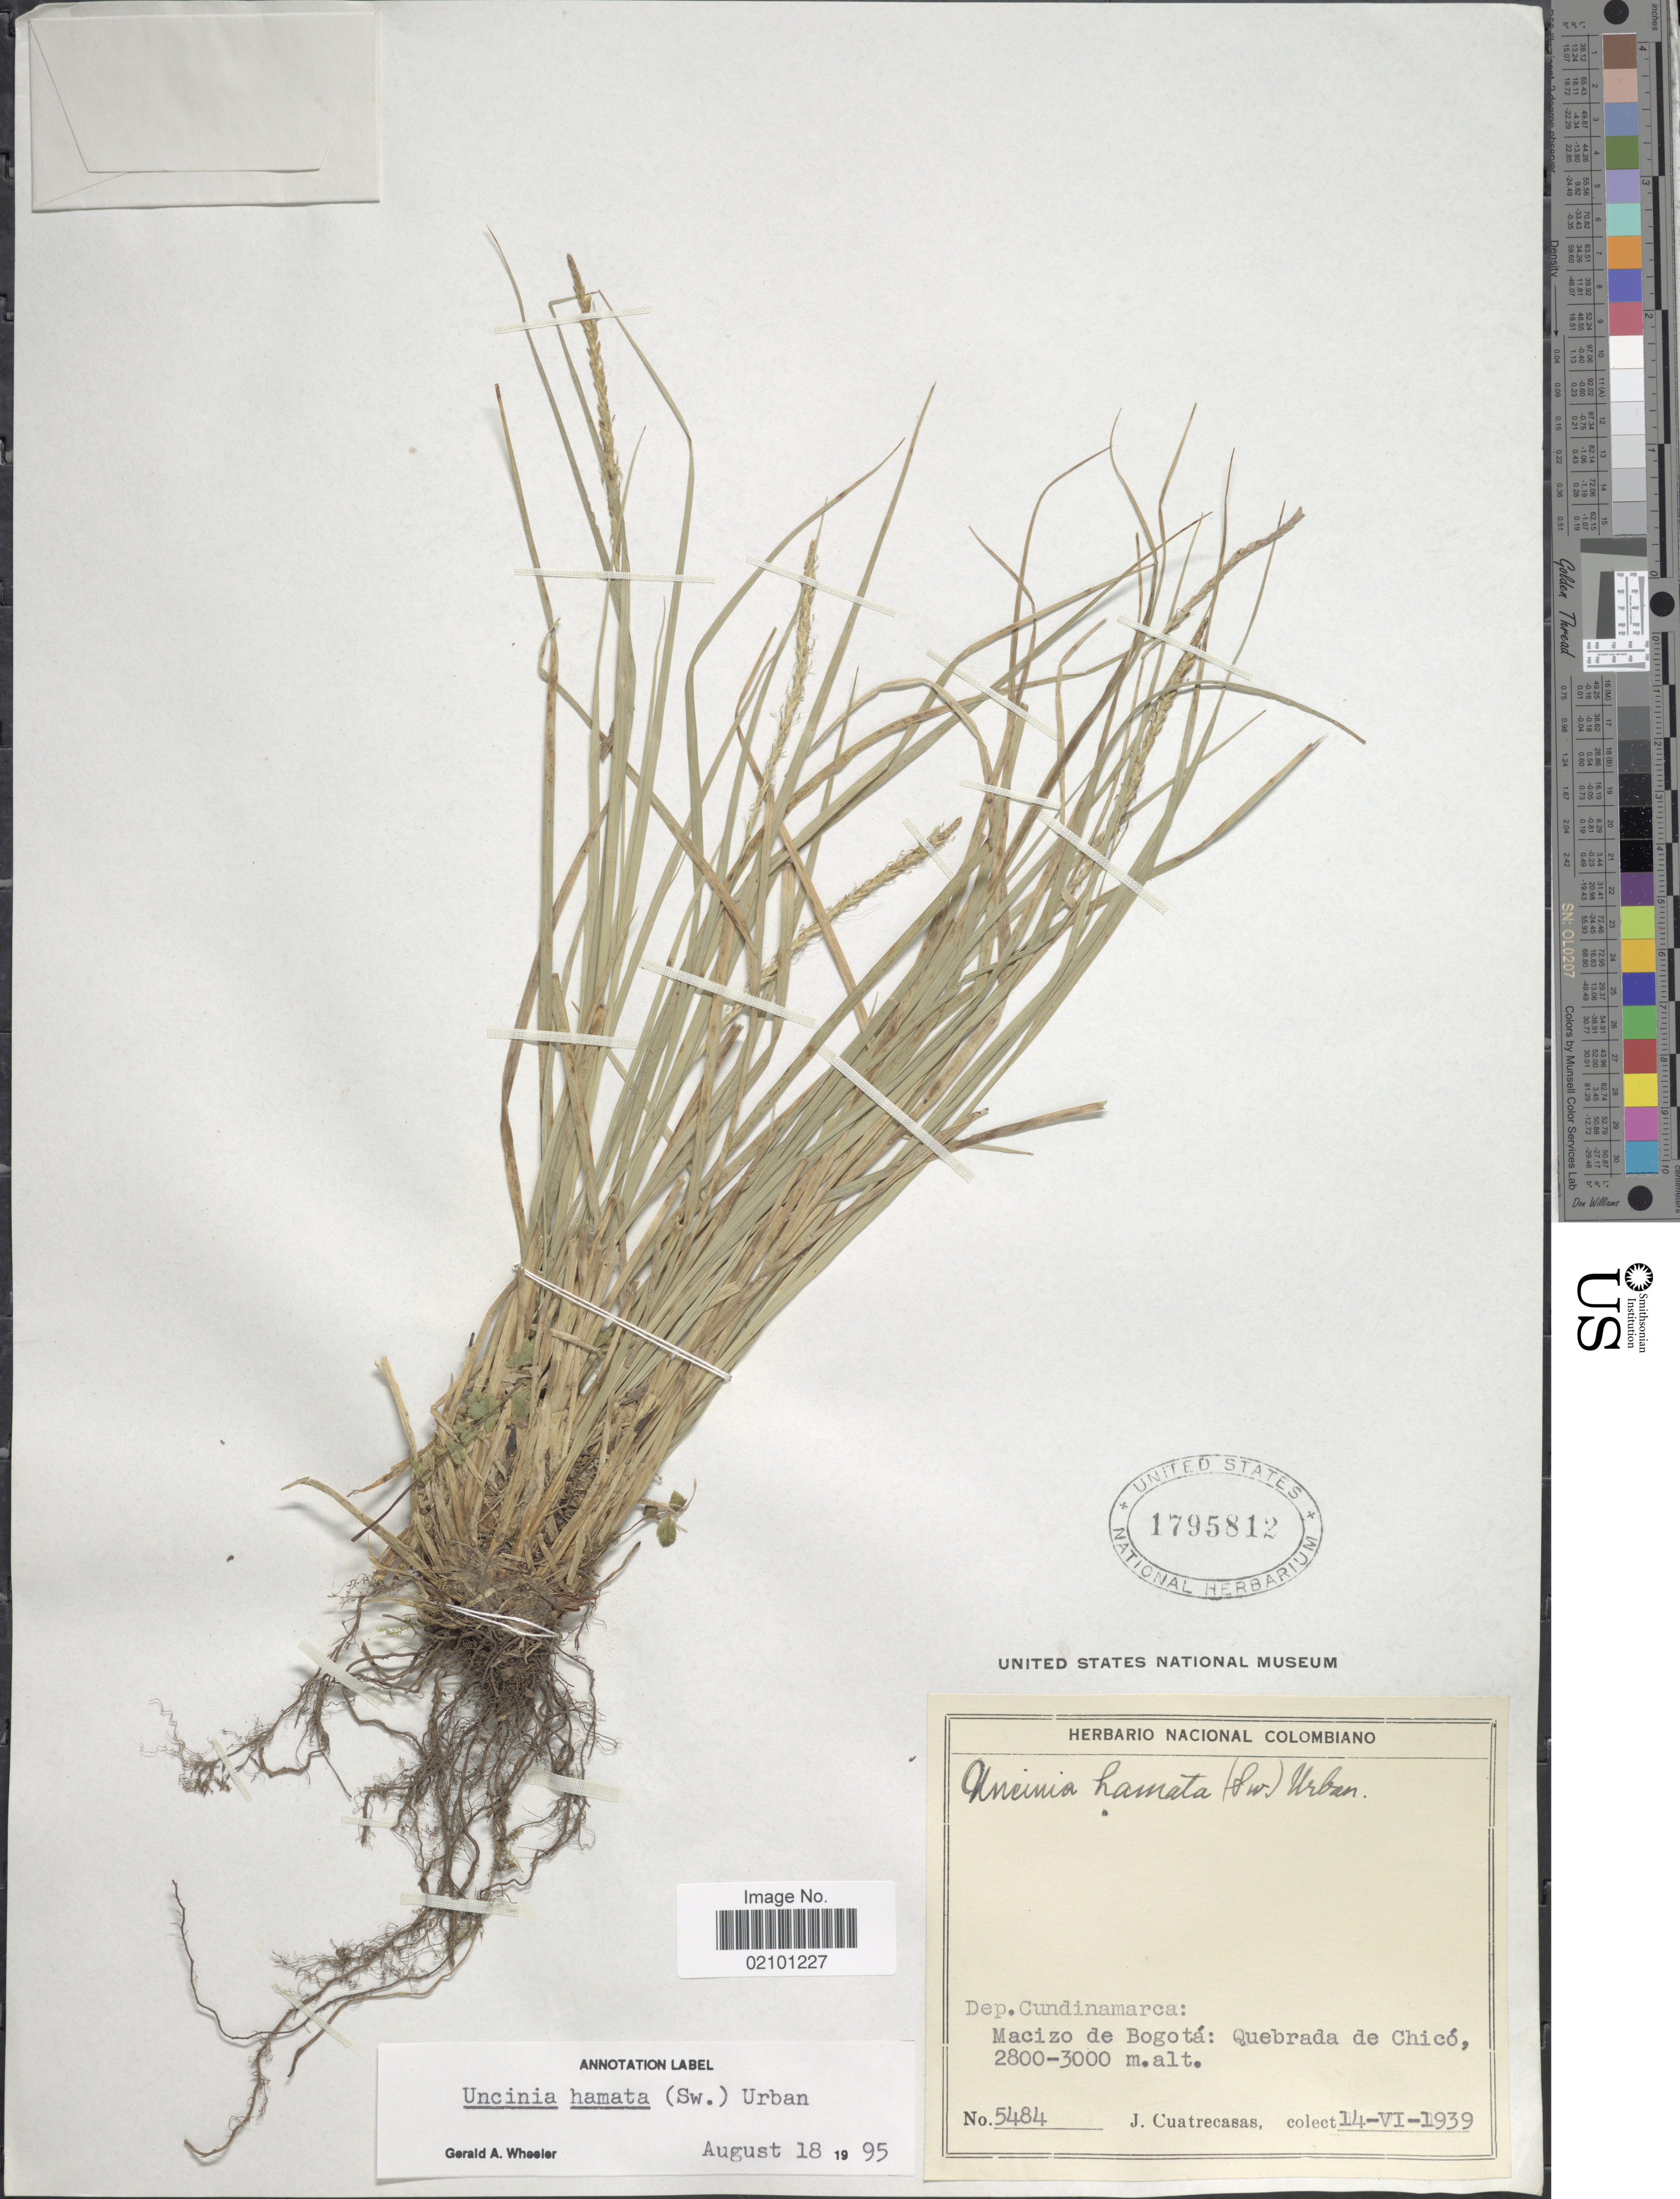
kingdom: Plantae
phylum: Tracheophyta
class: Liliopsida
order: Poales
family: Cyperaceae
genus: Carex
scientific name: Carex hamata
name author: Sw.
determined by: Strong, M. T., (US), Smithsonian Institution - National Museum of Natural History (UNITED STATES)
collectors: J. Cuatrecasas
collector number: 5484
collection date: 1939-06-14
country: Colombia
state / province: Cundinamarca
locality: Dep. Cundinamarca: Macizo de Bogota: Quebrada de Chico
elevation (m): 2800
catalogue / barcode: US 1795812